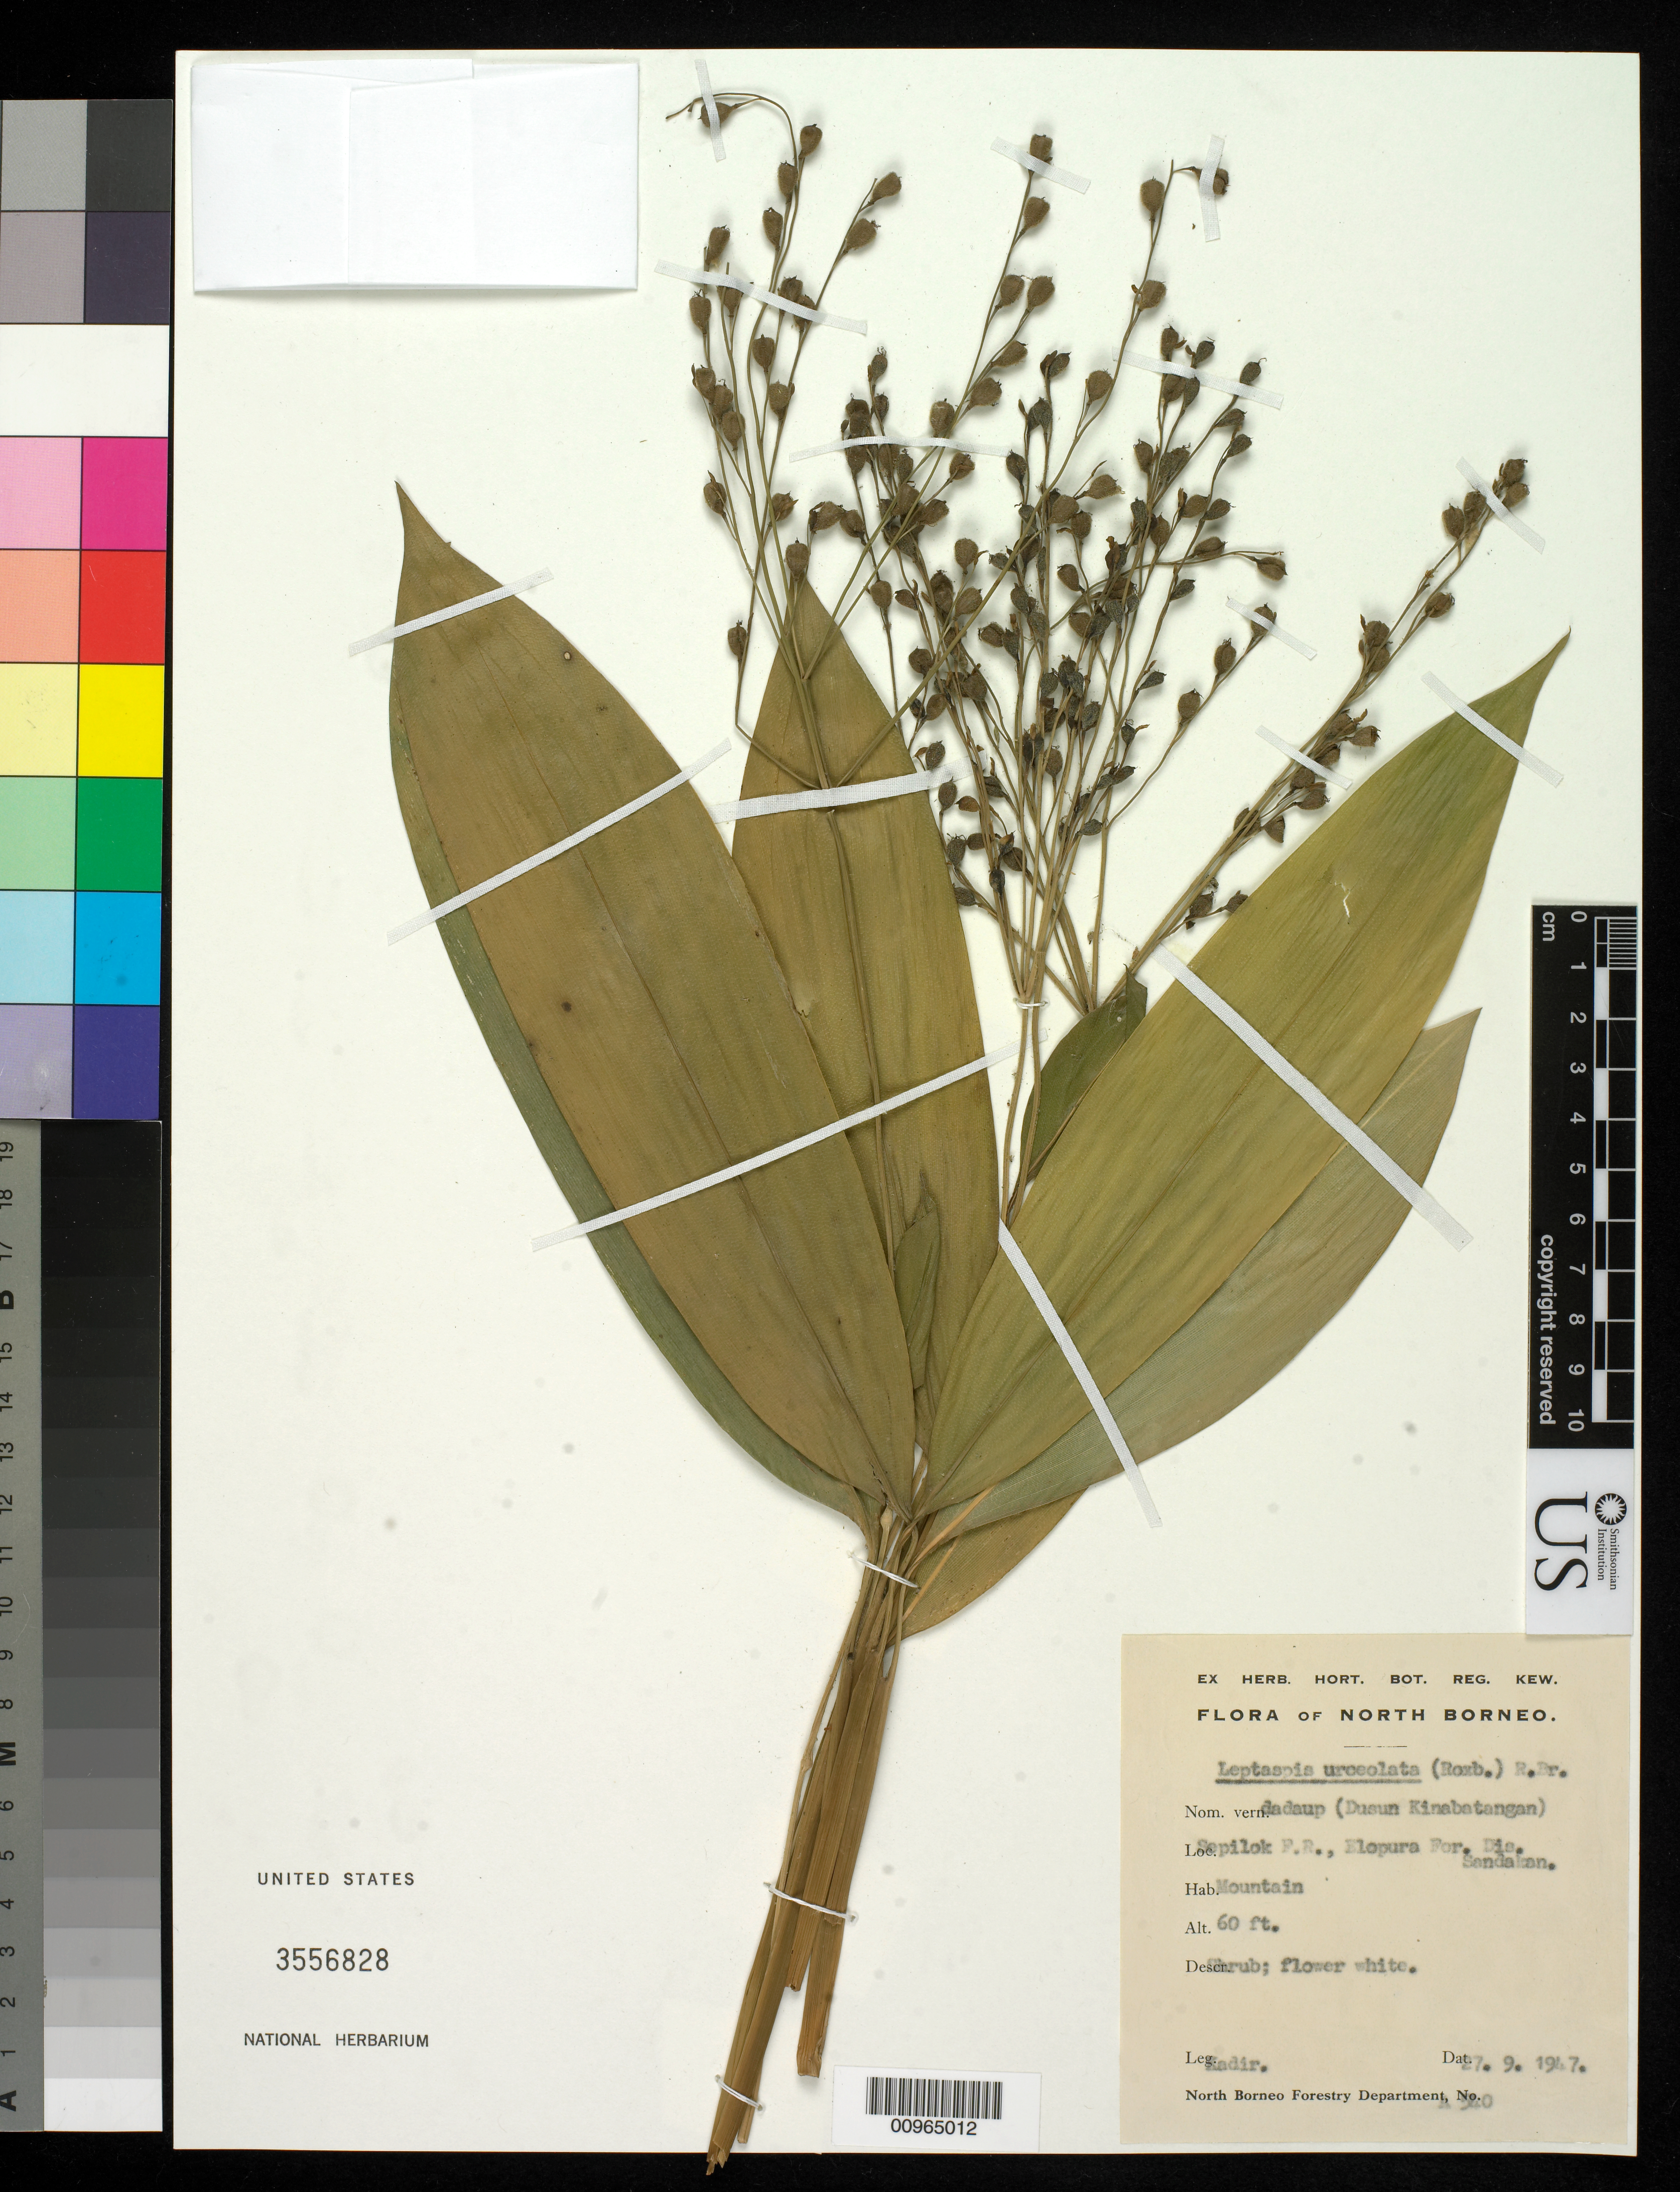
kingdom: Plantae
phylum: Tracheophyta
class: Liliopsida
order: Poales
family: Poaceae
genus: Leptaspis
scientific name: Leptaspis urceolata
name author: (Roxb.) R. Br.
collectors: Kadir Bin Abdul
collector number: A 540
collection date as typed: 27 Sep 1947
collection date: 1947-09-27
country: Malaysia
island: Borneo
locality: Sepilok F.R., Elopura For. Dis. Sandakan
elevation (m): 18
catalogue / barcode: US 3556828